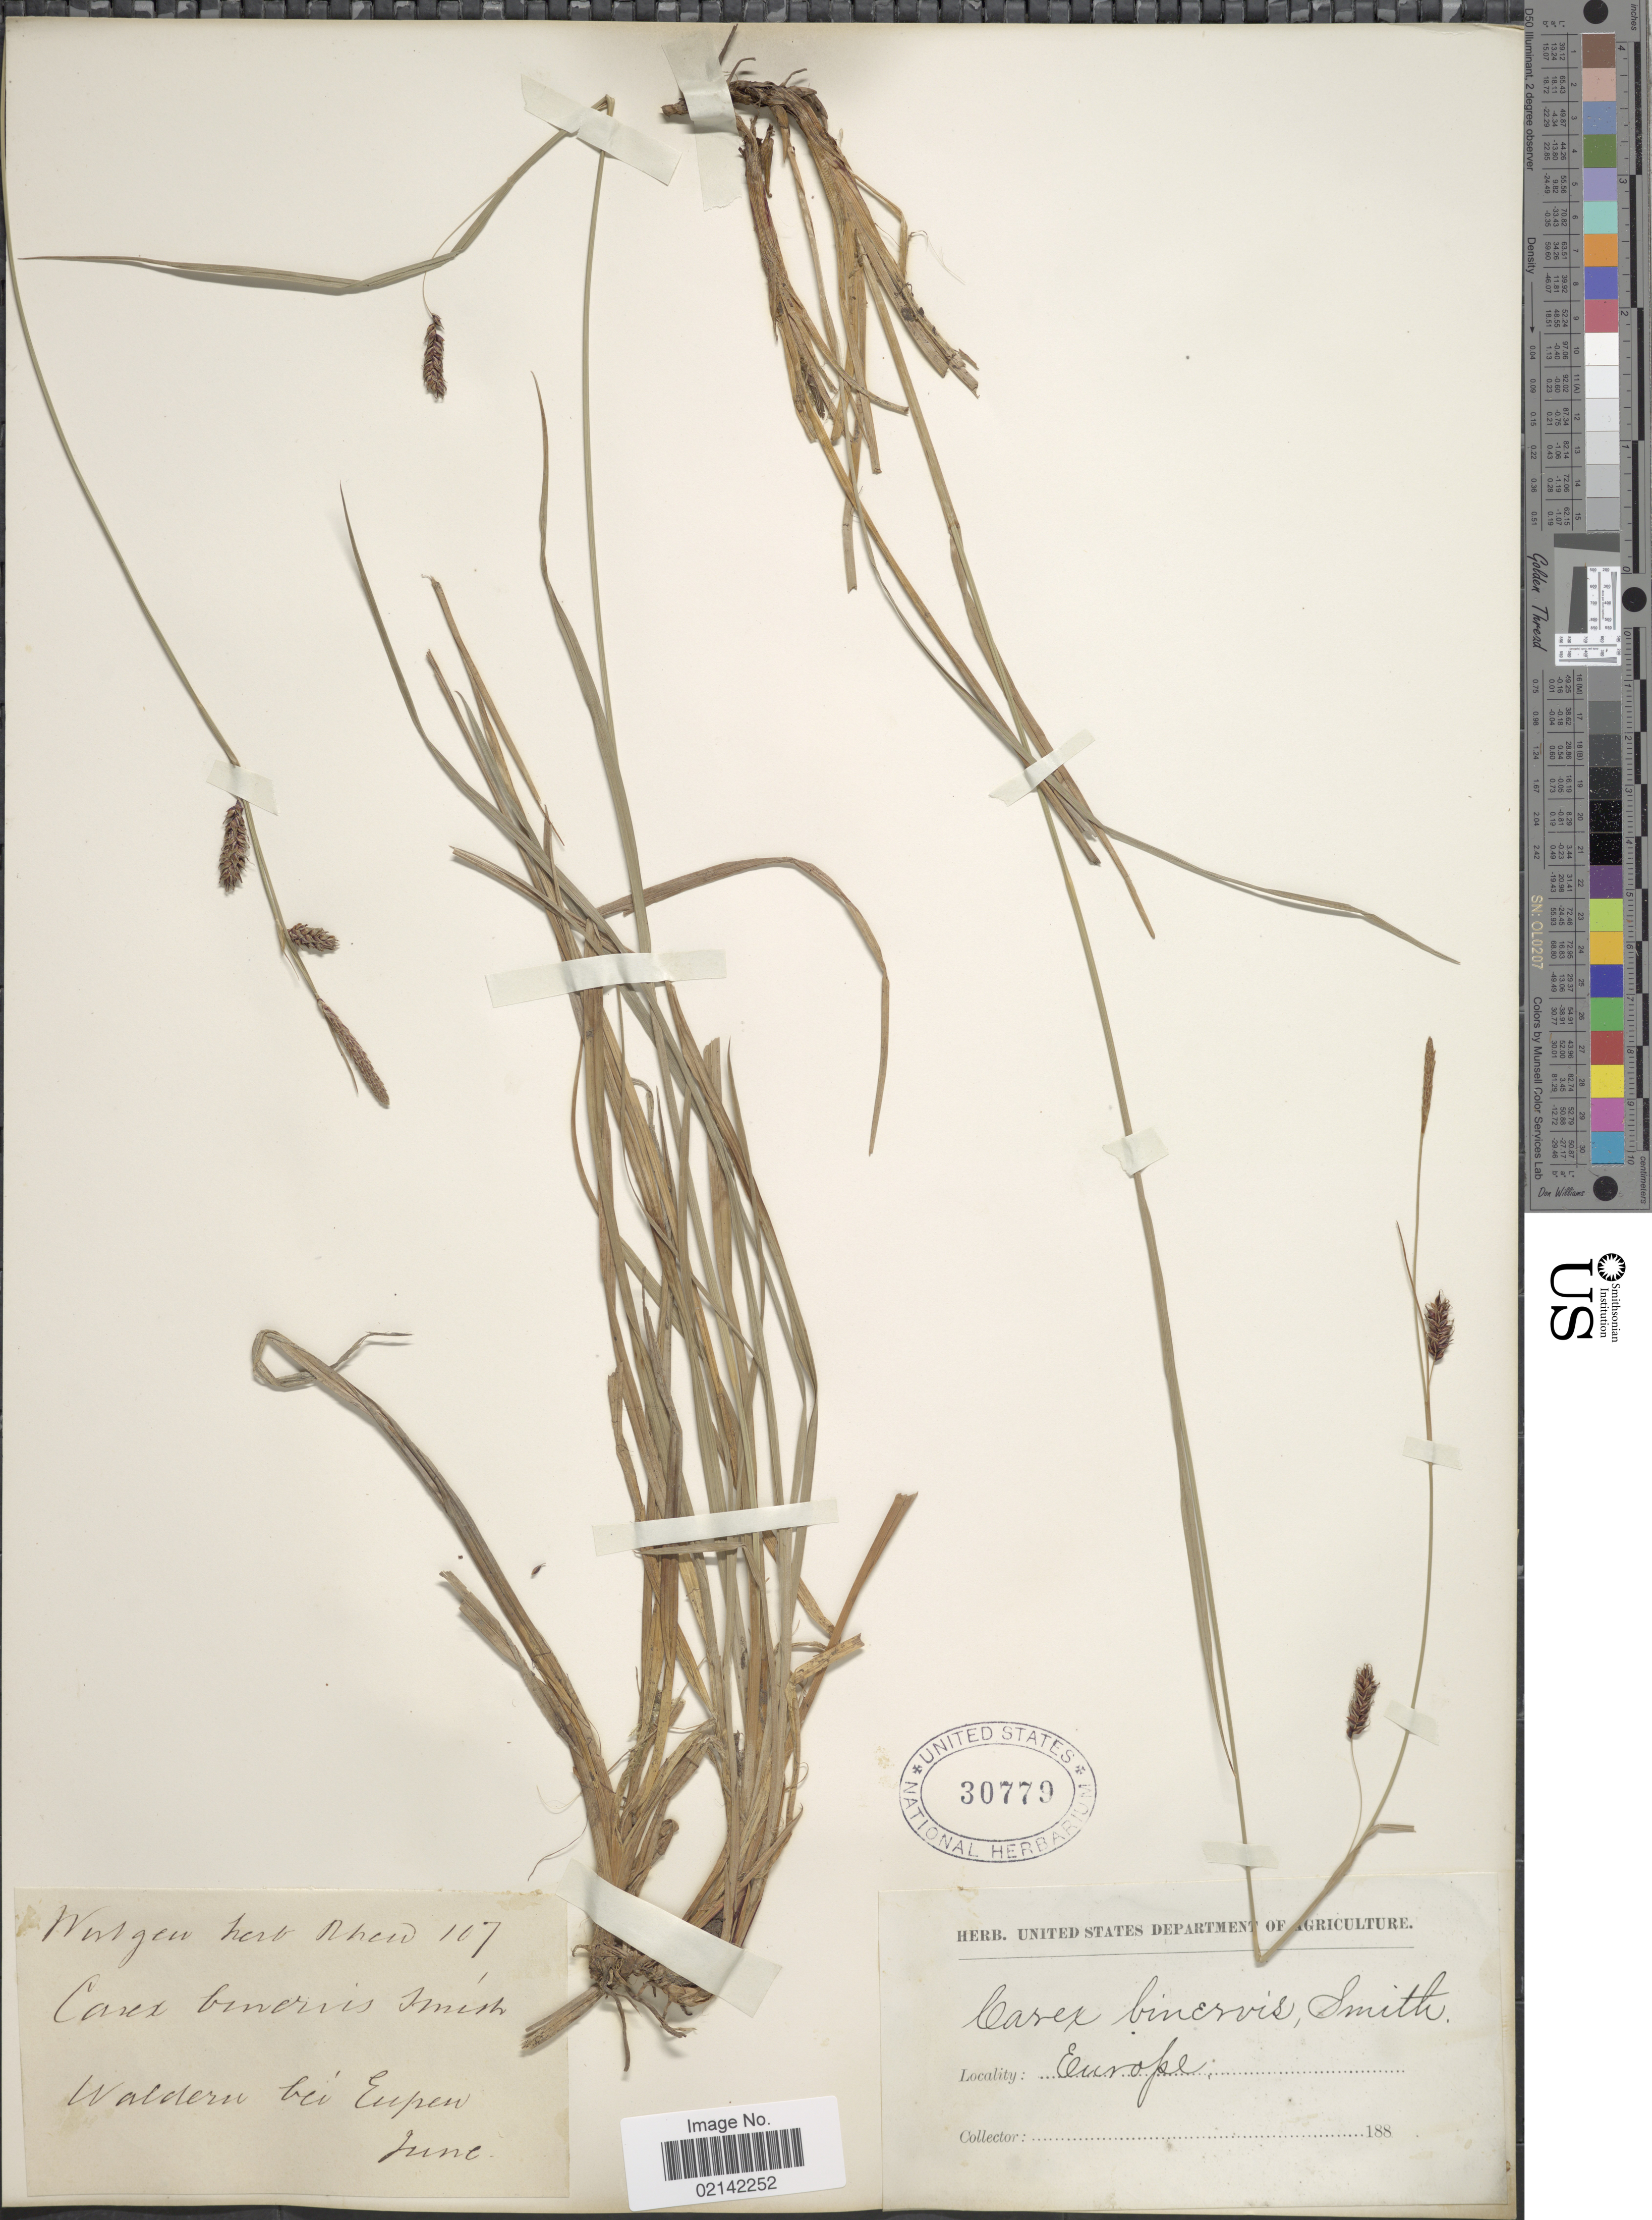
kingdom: Plantae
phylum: Tracheophyta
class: Liliopsida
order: Poales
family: Cyperaceae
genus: Carex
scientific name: Carex binervis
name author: Sm.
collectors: Ex herb. Wertgen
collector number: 107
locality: Walderu bei Eupen [interpreted] Europe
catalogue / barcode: US 30779